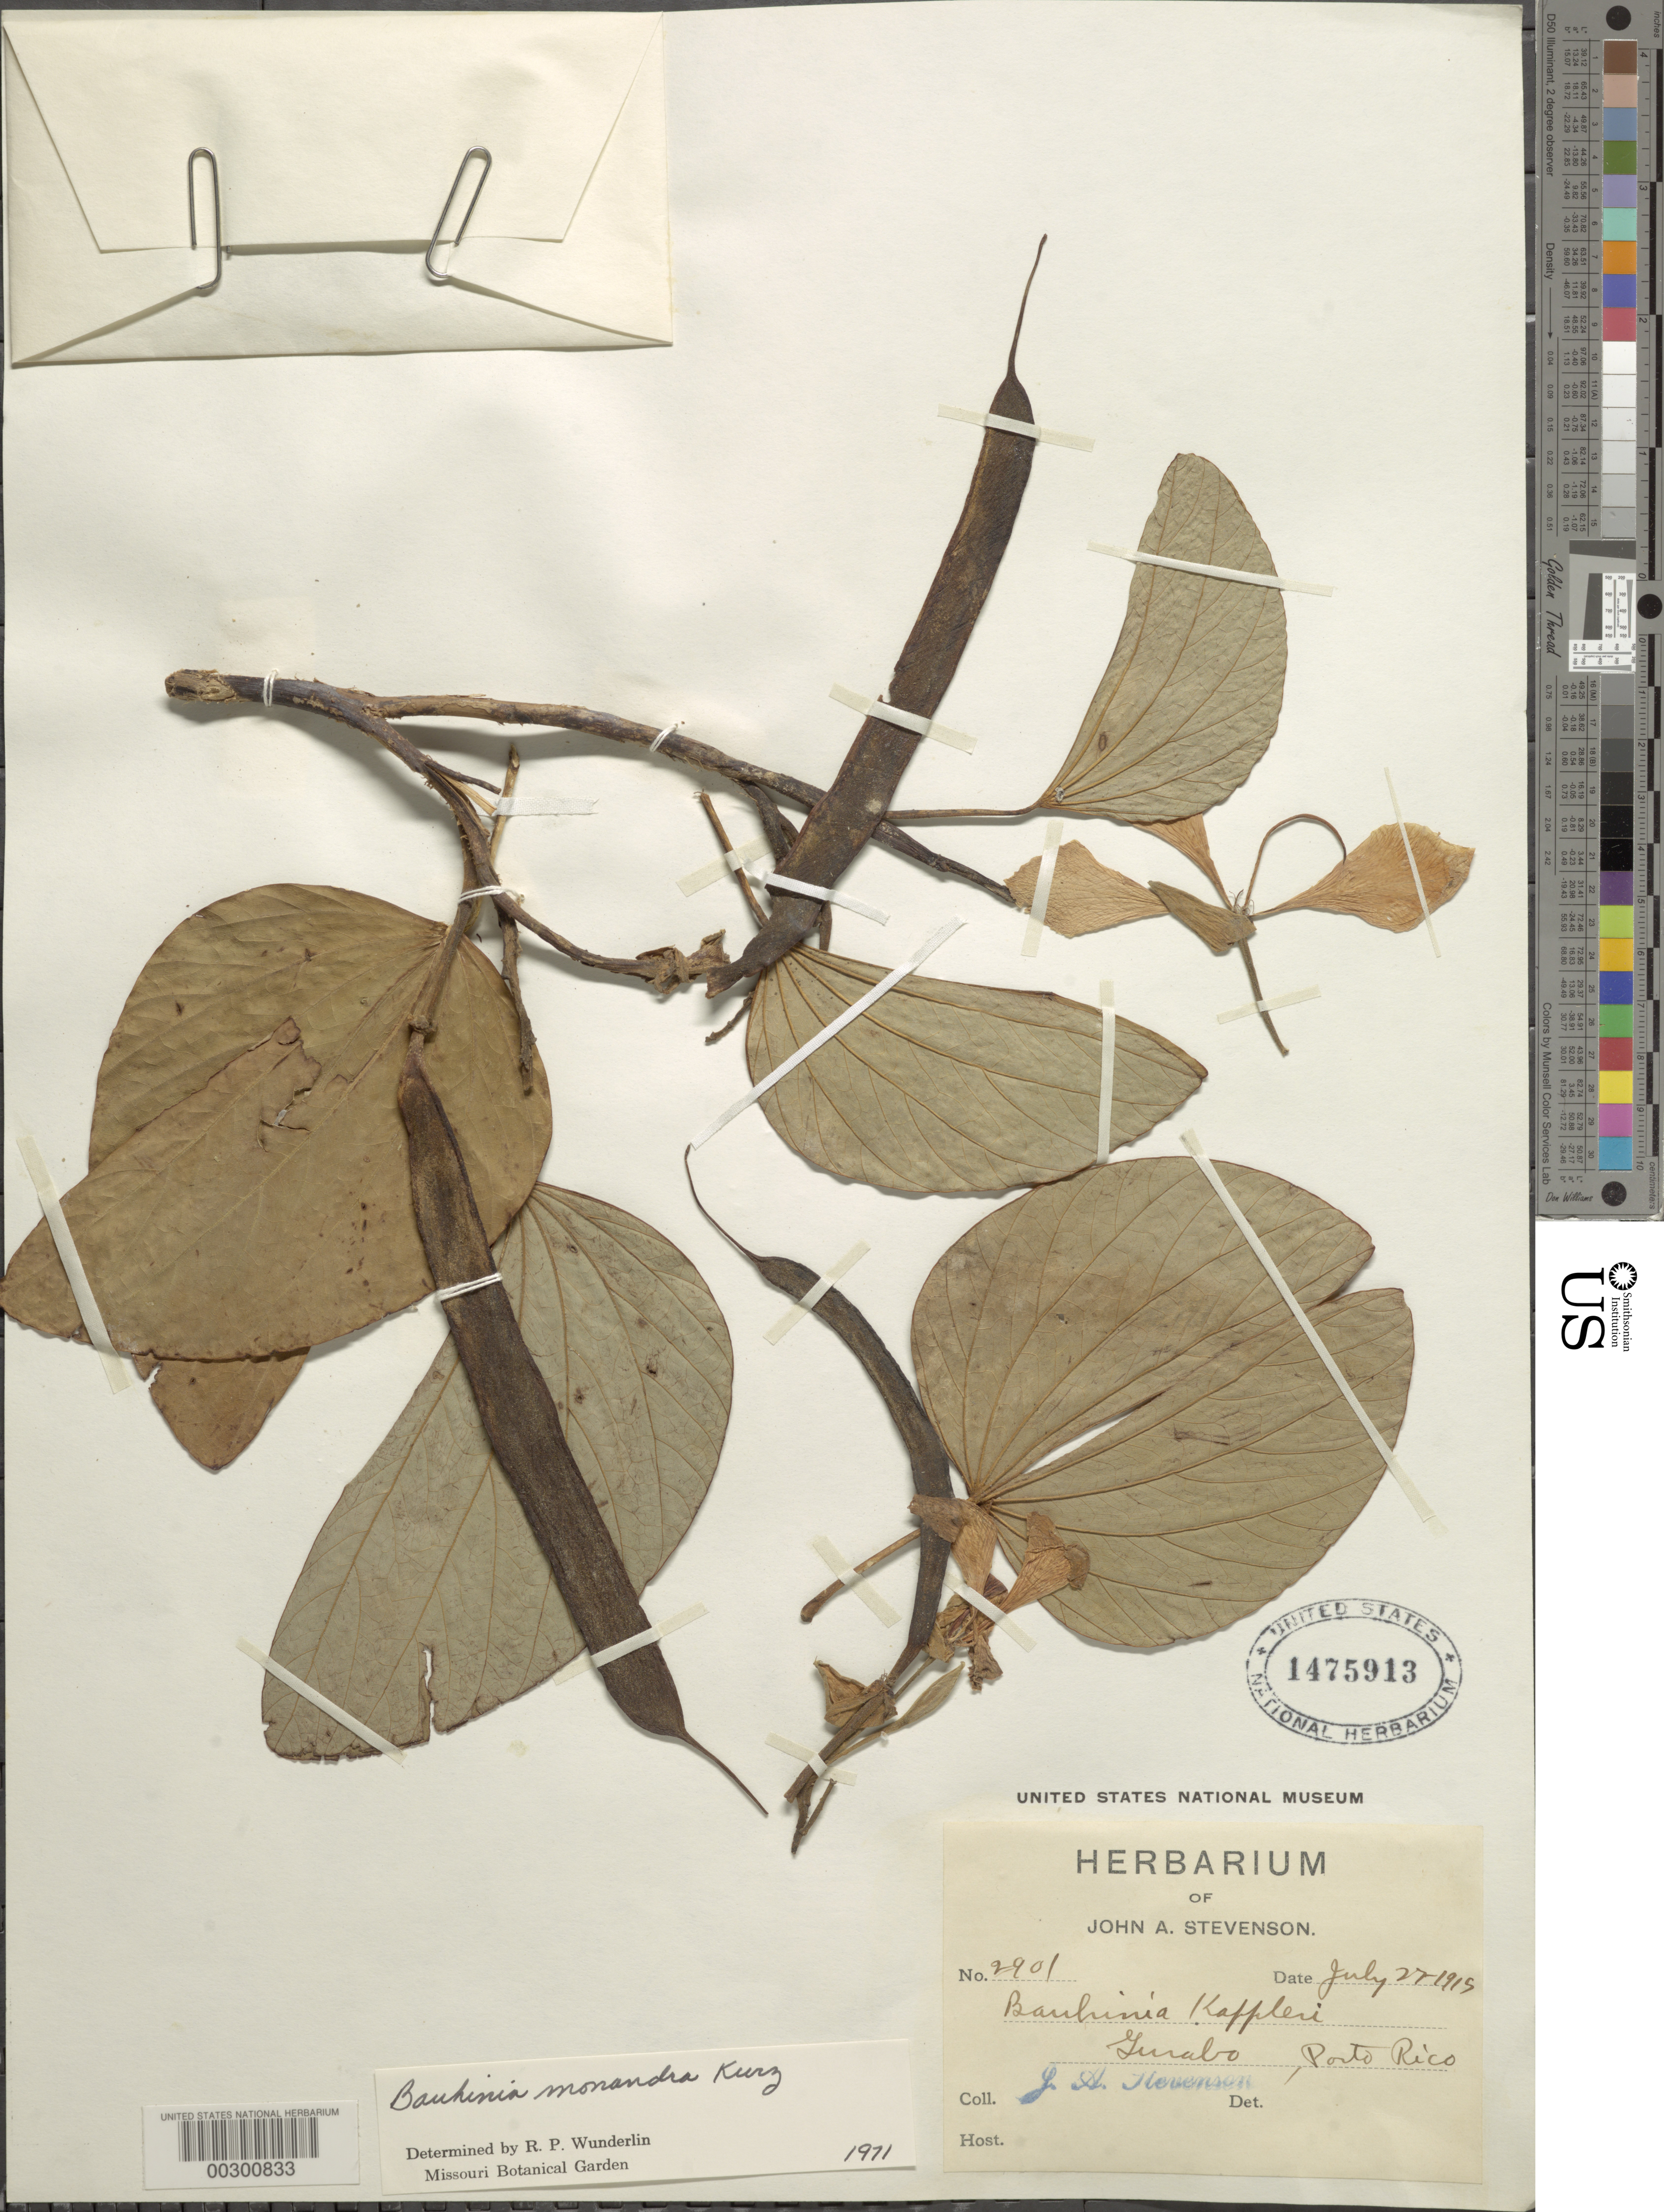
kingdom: Plantae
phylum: Tracheophyta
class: Magnoliopsida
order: Fabales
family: Fabaceae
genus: Bauhinia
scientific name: Bauhinia monandra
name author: Kurz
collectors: J. Stevenson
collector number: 2901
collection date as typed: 27 Jul 1915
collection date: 1915-07-27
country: Puerto Rico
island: Greater Antilles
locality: Gurabo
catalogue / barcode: US 1475913